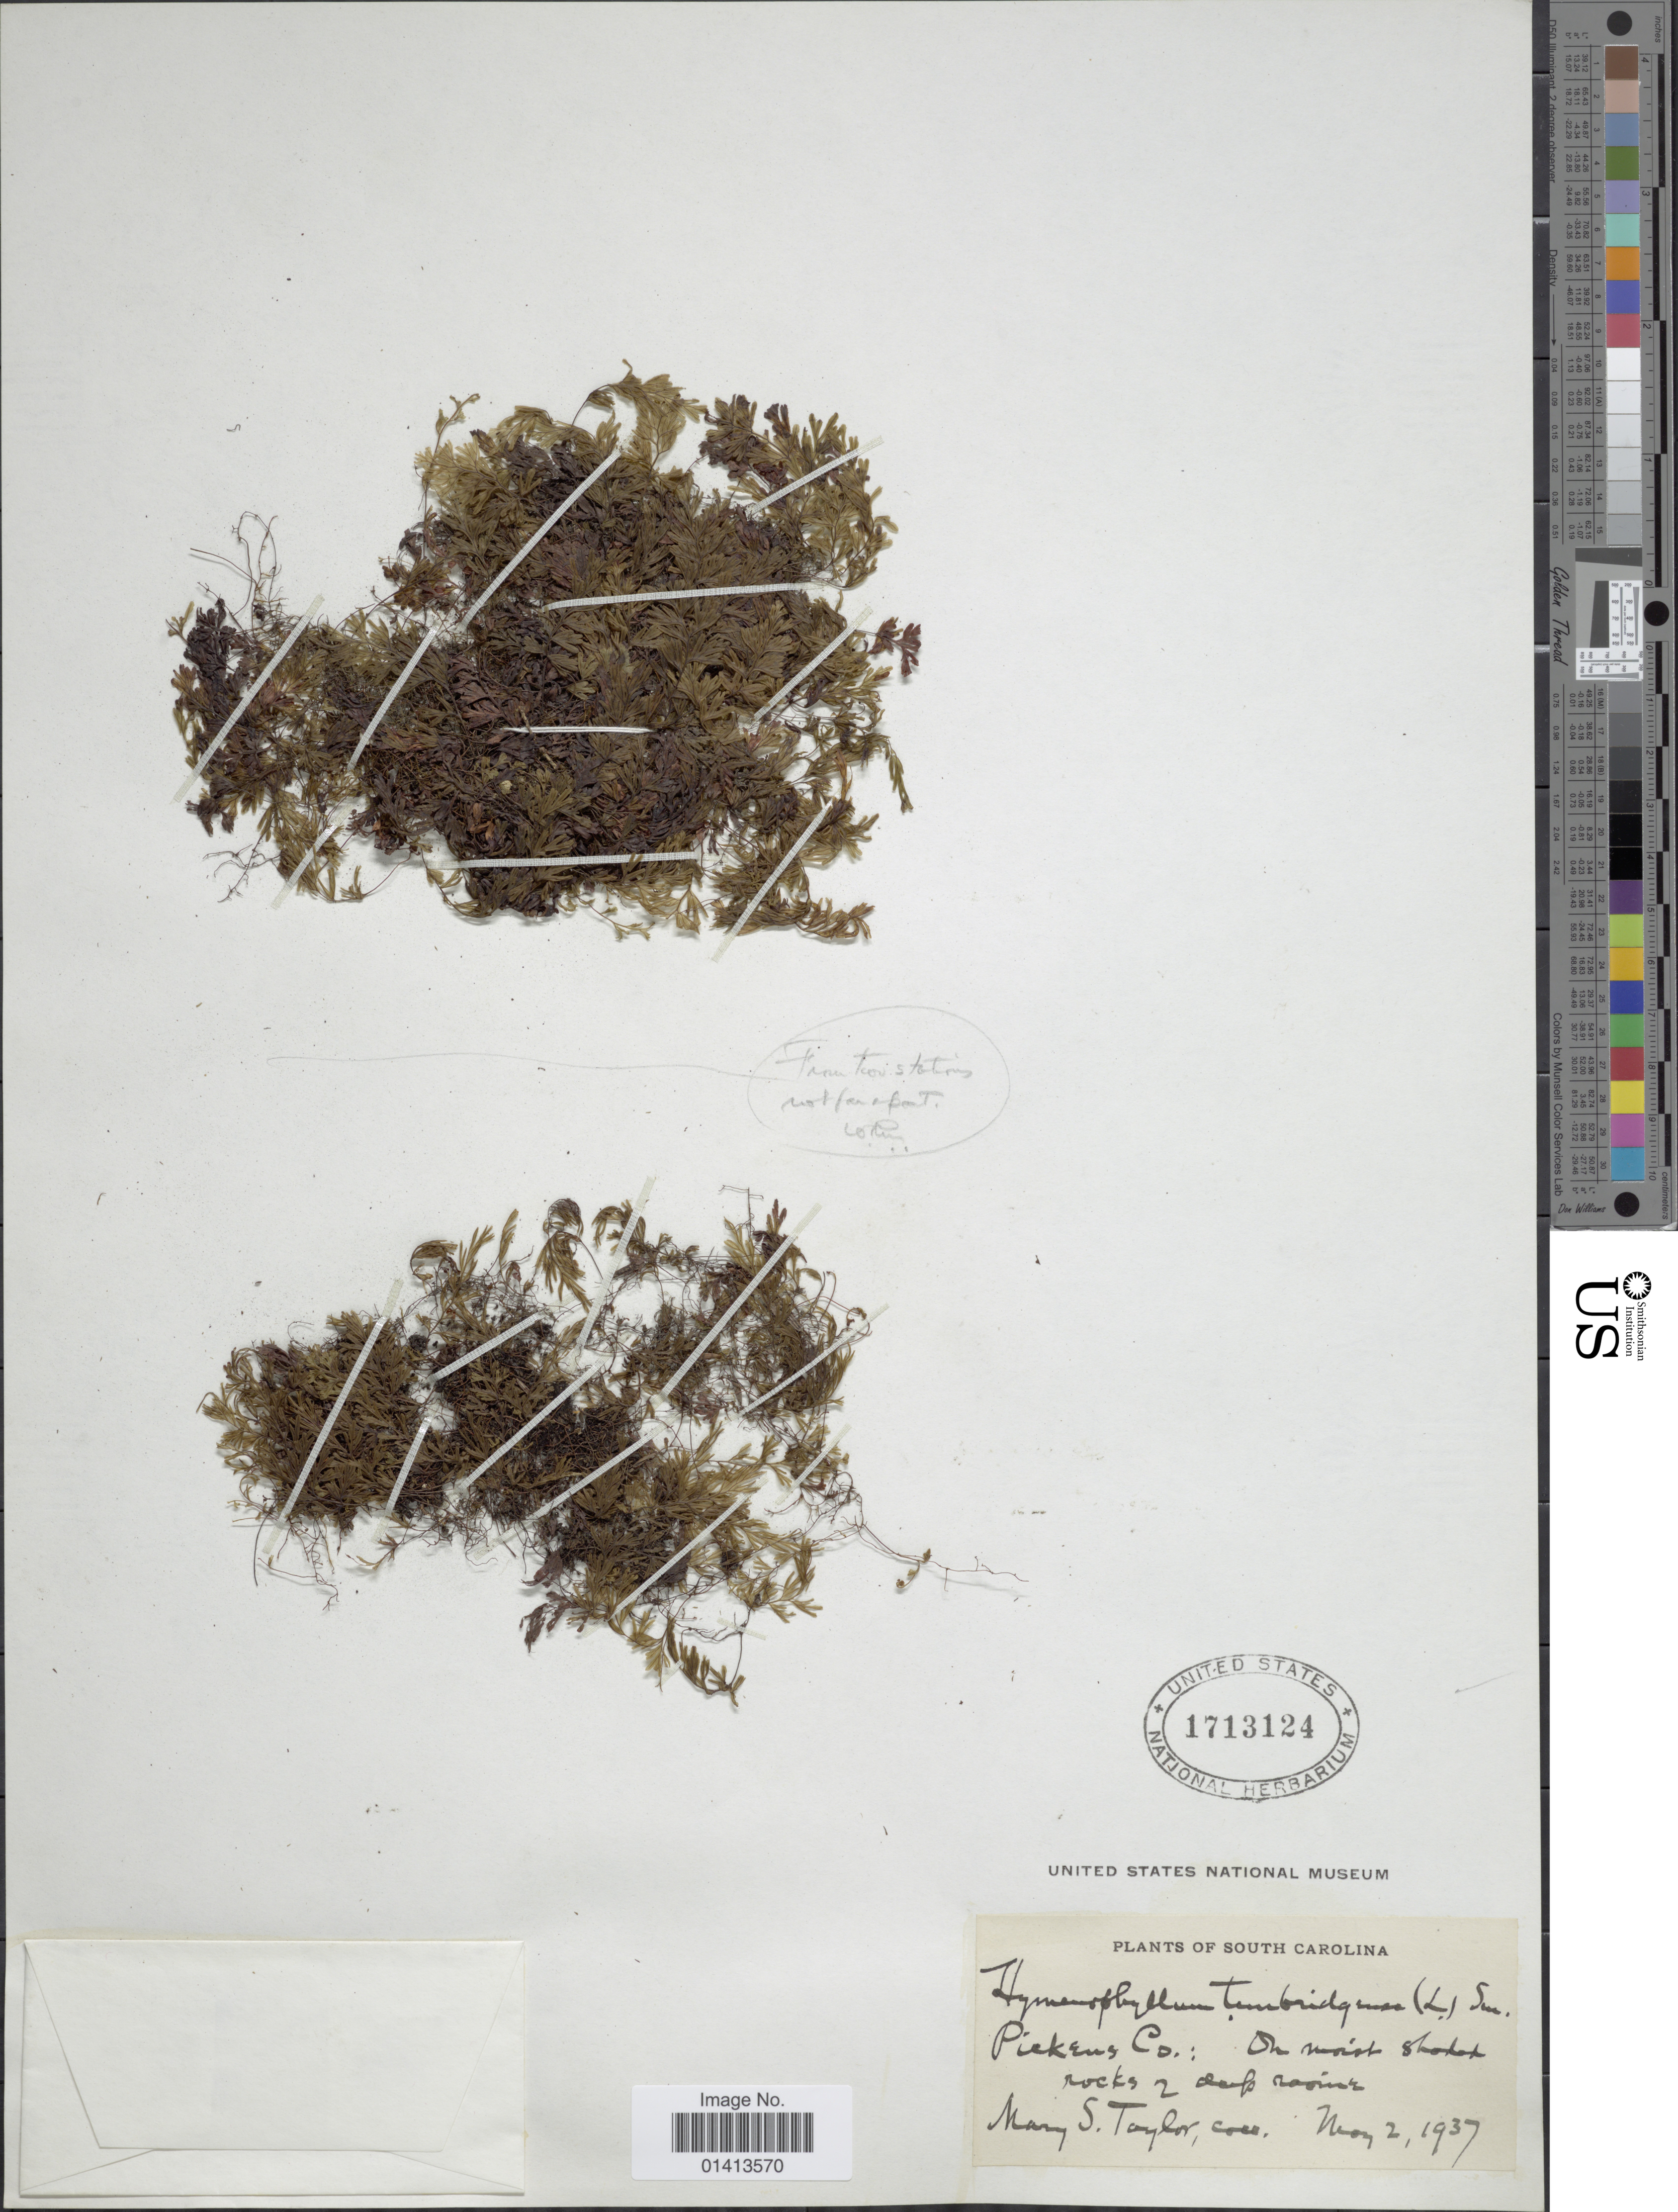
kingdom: Plantae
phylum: Tracheophyta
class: Polypodiopsida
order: Hymenophyllales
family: Hymenophyllaceae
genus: Hymenophyllum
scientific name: Hymenophyllum tunbrigense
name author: (L.) Small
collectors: M. S. Taylor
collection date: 1937-11-02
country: United States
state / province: South Carolina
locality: Pickens Co: on moist shaded rocks of deep ravine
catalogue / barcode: US 1713124